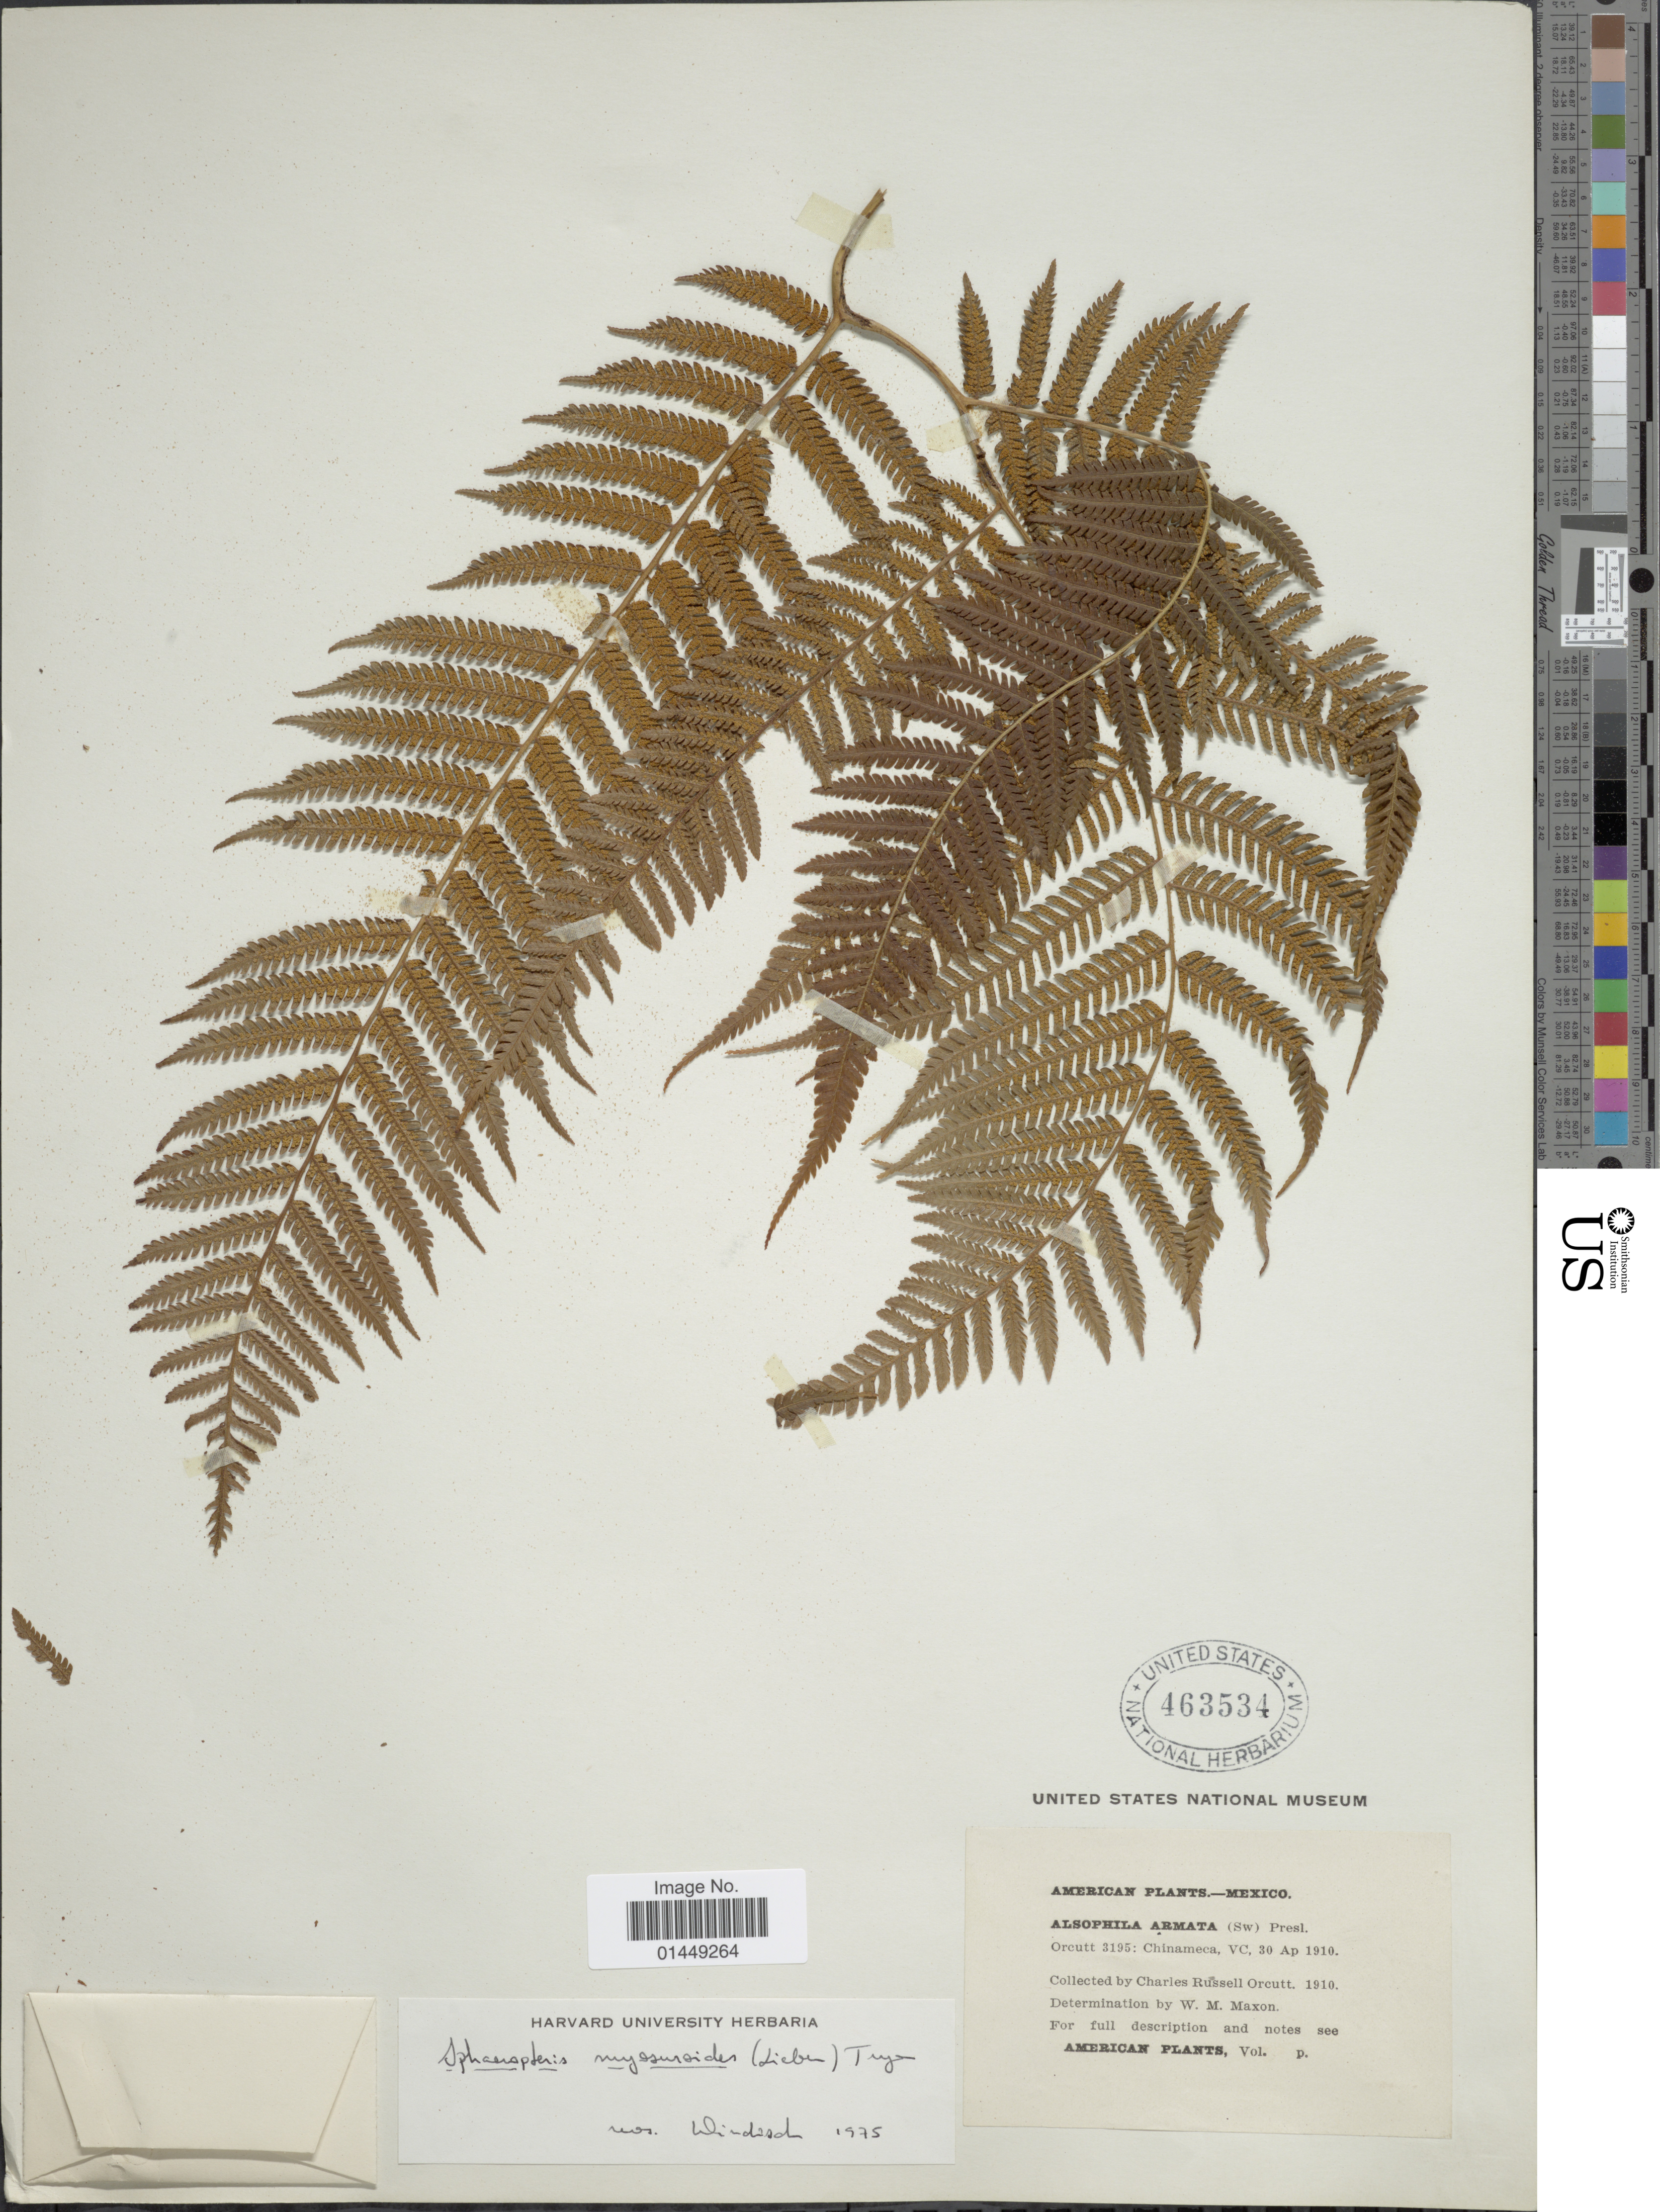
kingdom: Plantae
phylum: Tracheophyta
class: Polypodiopsida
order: Cyatheales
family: Cyatheaceae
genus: Cyathea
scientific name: Cyathea myosuriodes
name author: (Liebm.) Domin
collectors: C. R. Orcutt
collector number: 3195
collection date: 1910-04-30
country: Mexico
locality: Chinameca, VC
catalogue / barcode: US 463534